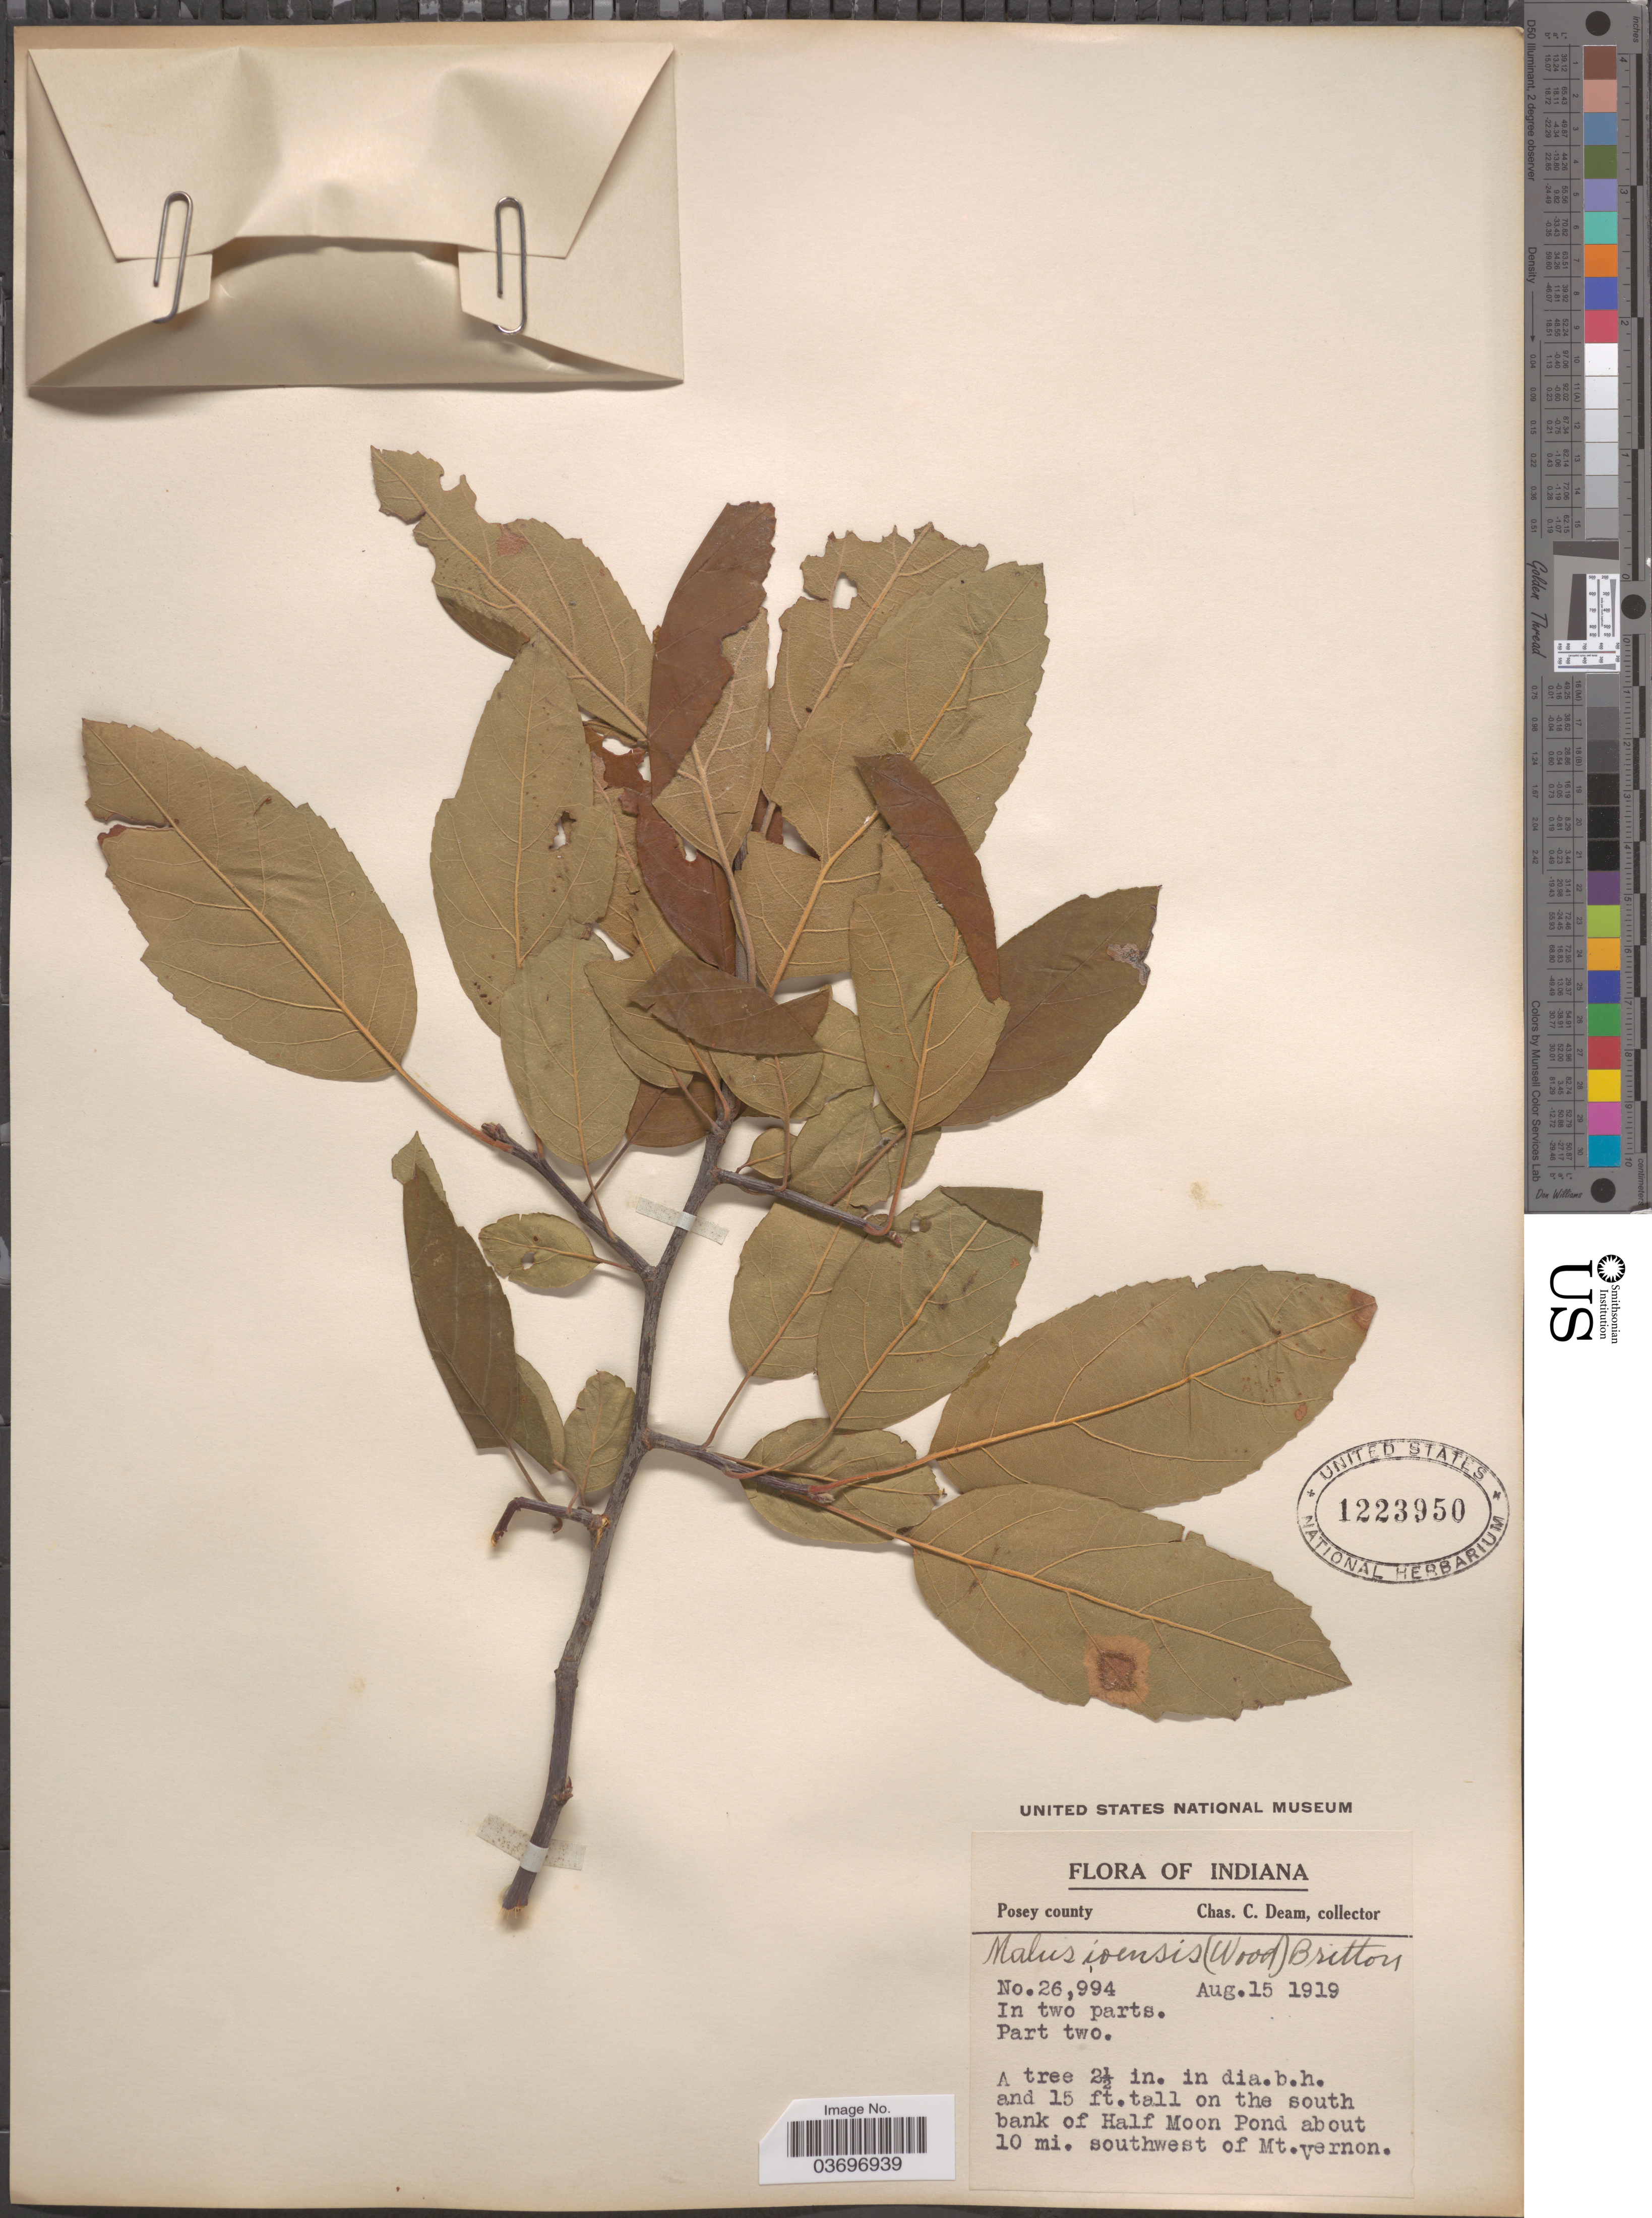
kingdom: Plantae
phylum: Tracheophyta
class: Magnoliopsida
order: Rosales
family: Rosaceae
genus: Malus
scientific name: Malus ioensis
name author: (Alph. Wood) Britton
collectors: C. C. Deam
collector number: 26994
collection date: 1919-08-15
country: United States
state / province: Indiana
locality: Posey county. On the south bank of Half Moon Pond about 10 mi. southwest of Mt. Vernon.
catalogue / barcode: US 1223950